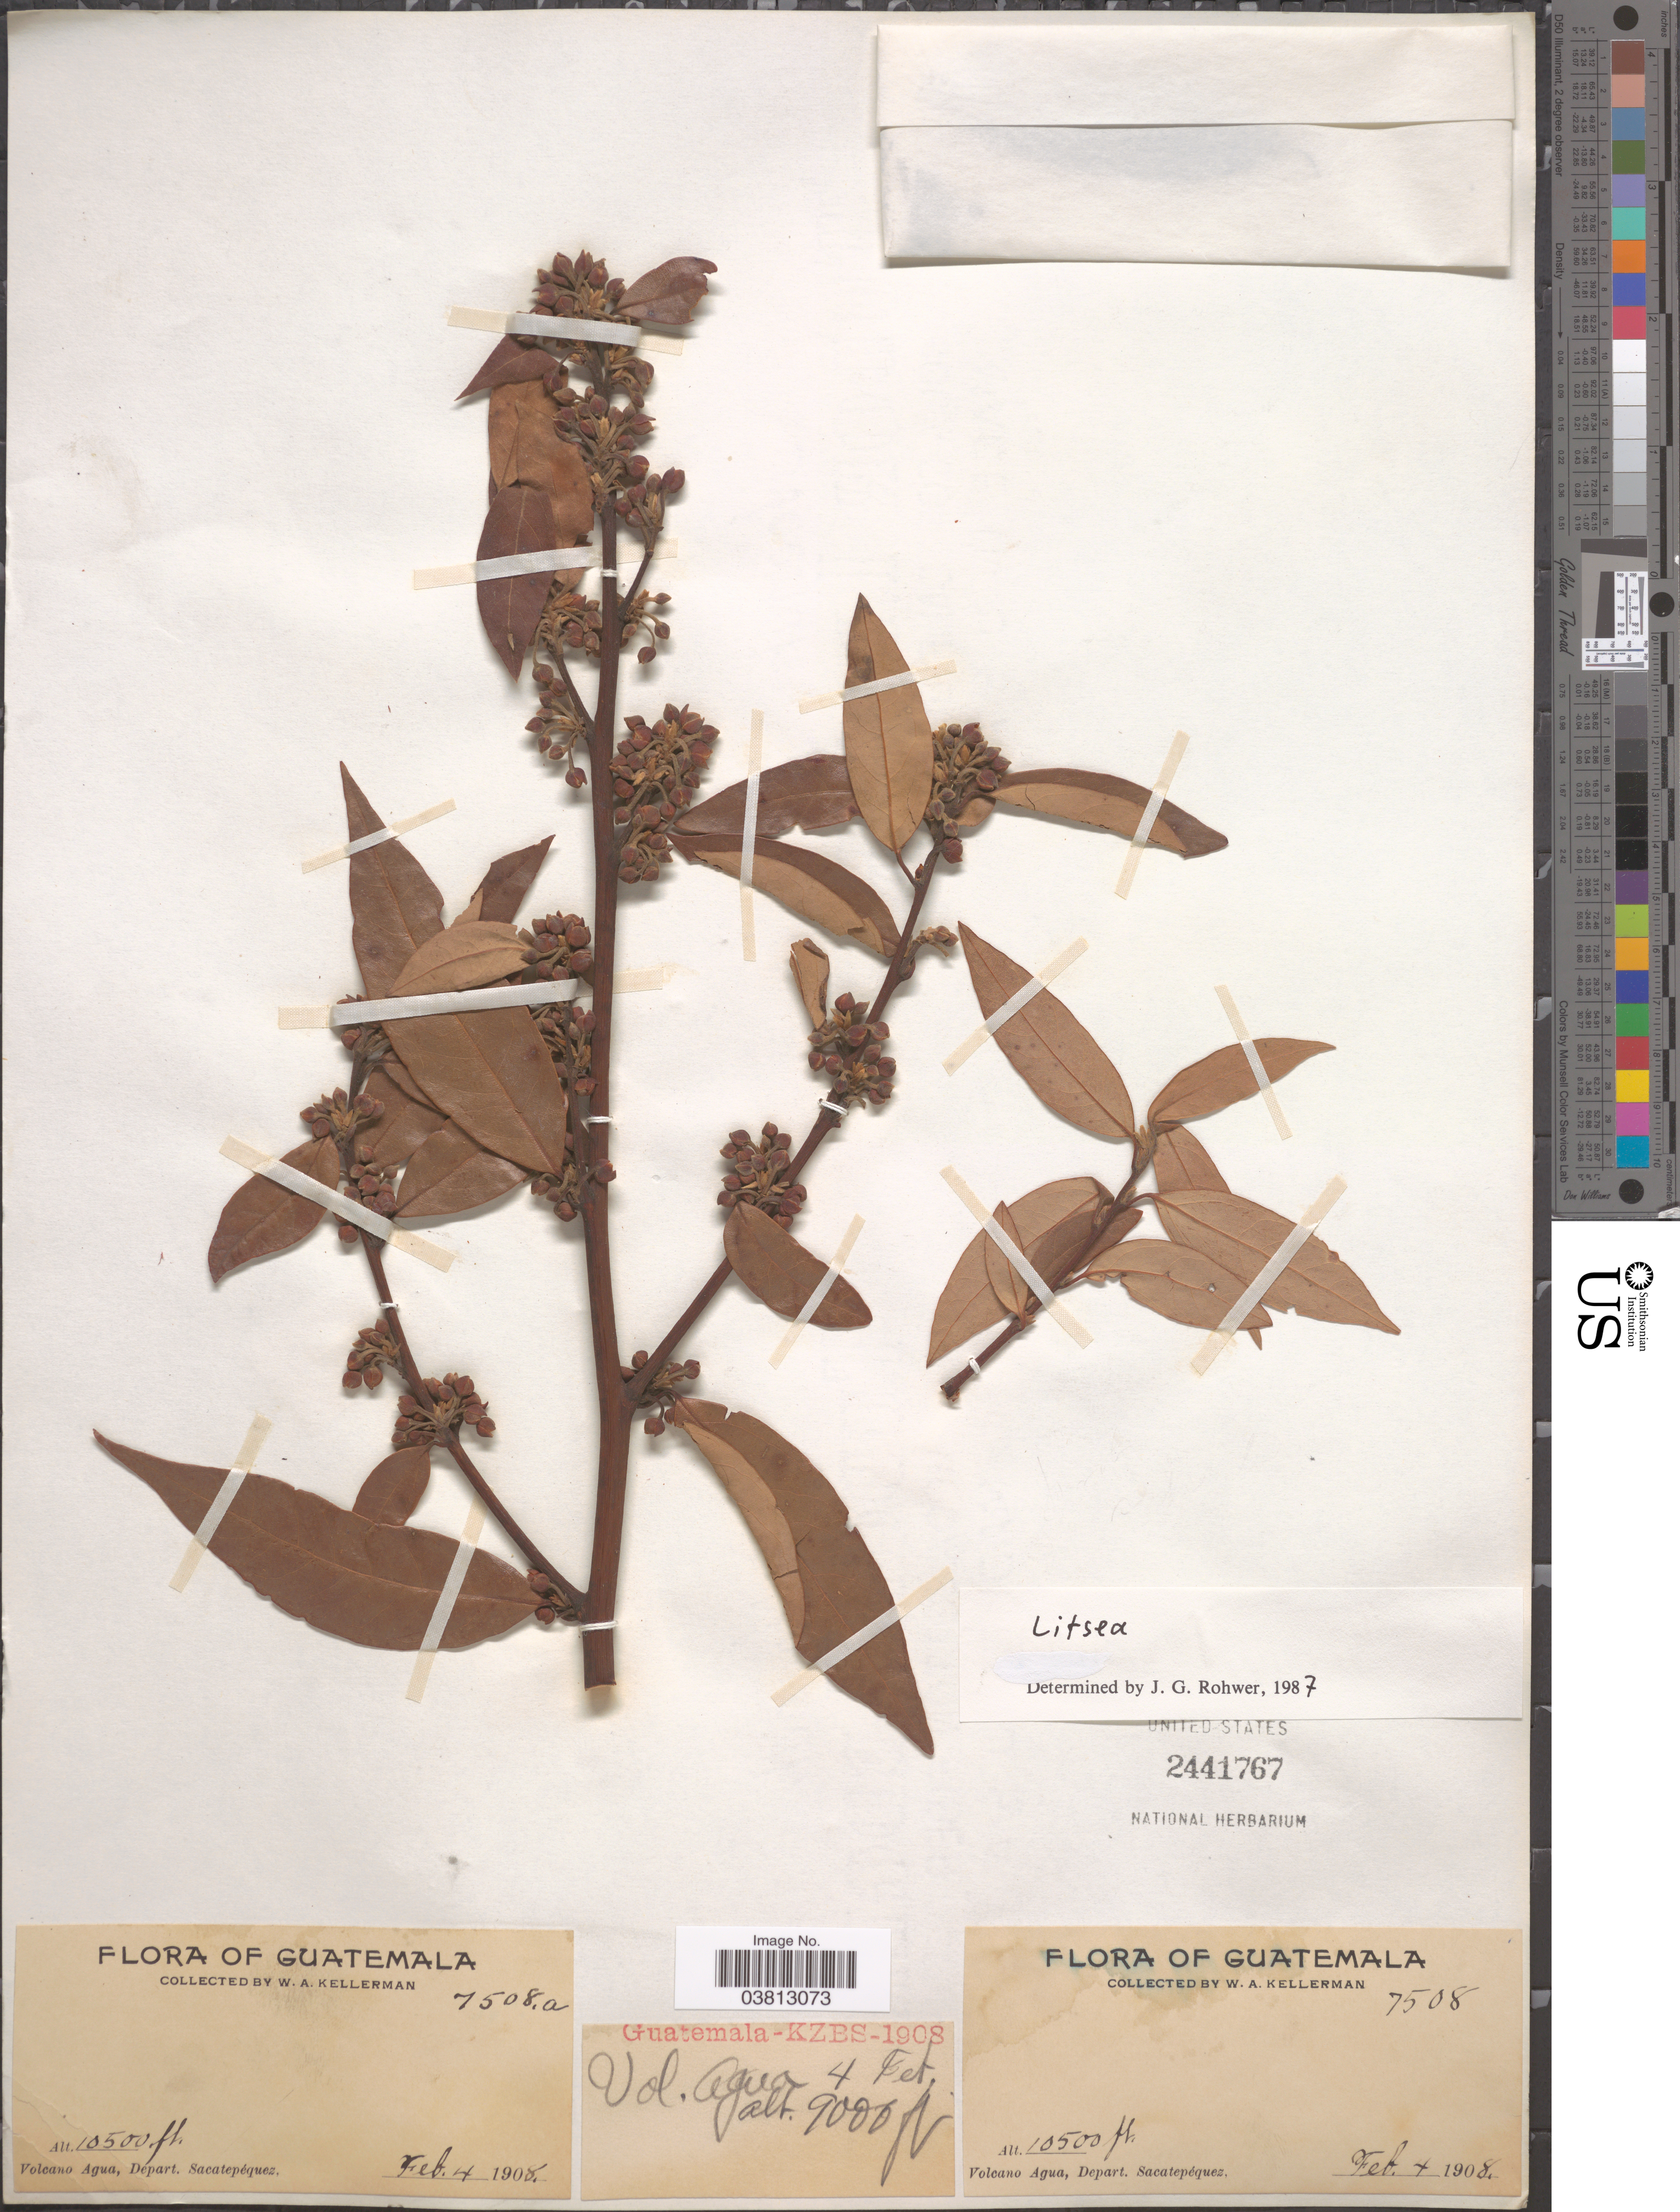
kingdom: Plantae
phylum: Tracheophyta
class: Magnoliopsida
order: Laurales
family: Lauraceae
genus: Litsea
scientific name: Litsea sp.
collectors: W. Kellerman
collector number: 7508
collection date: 1908-02-04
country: Guatemala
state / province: Sacatepequez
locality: Volcano Agua, Depart. Sacatepéquez.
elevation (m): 2743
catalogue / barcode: US 2441767